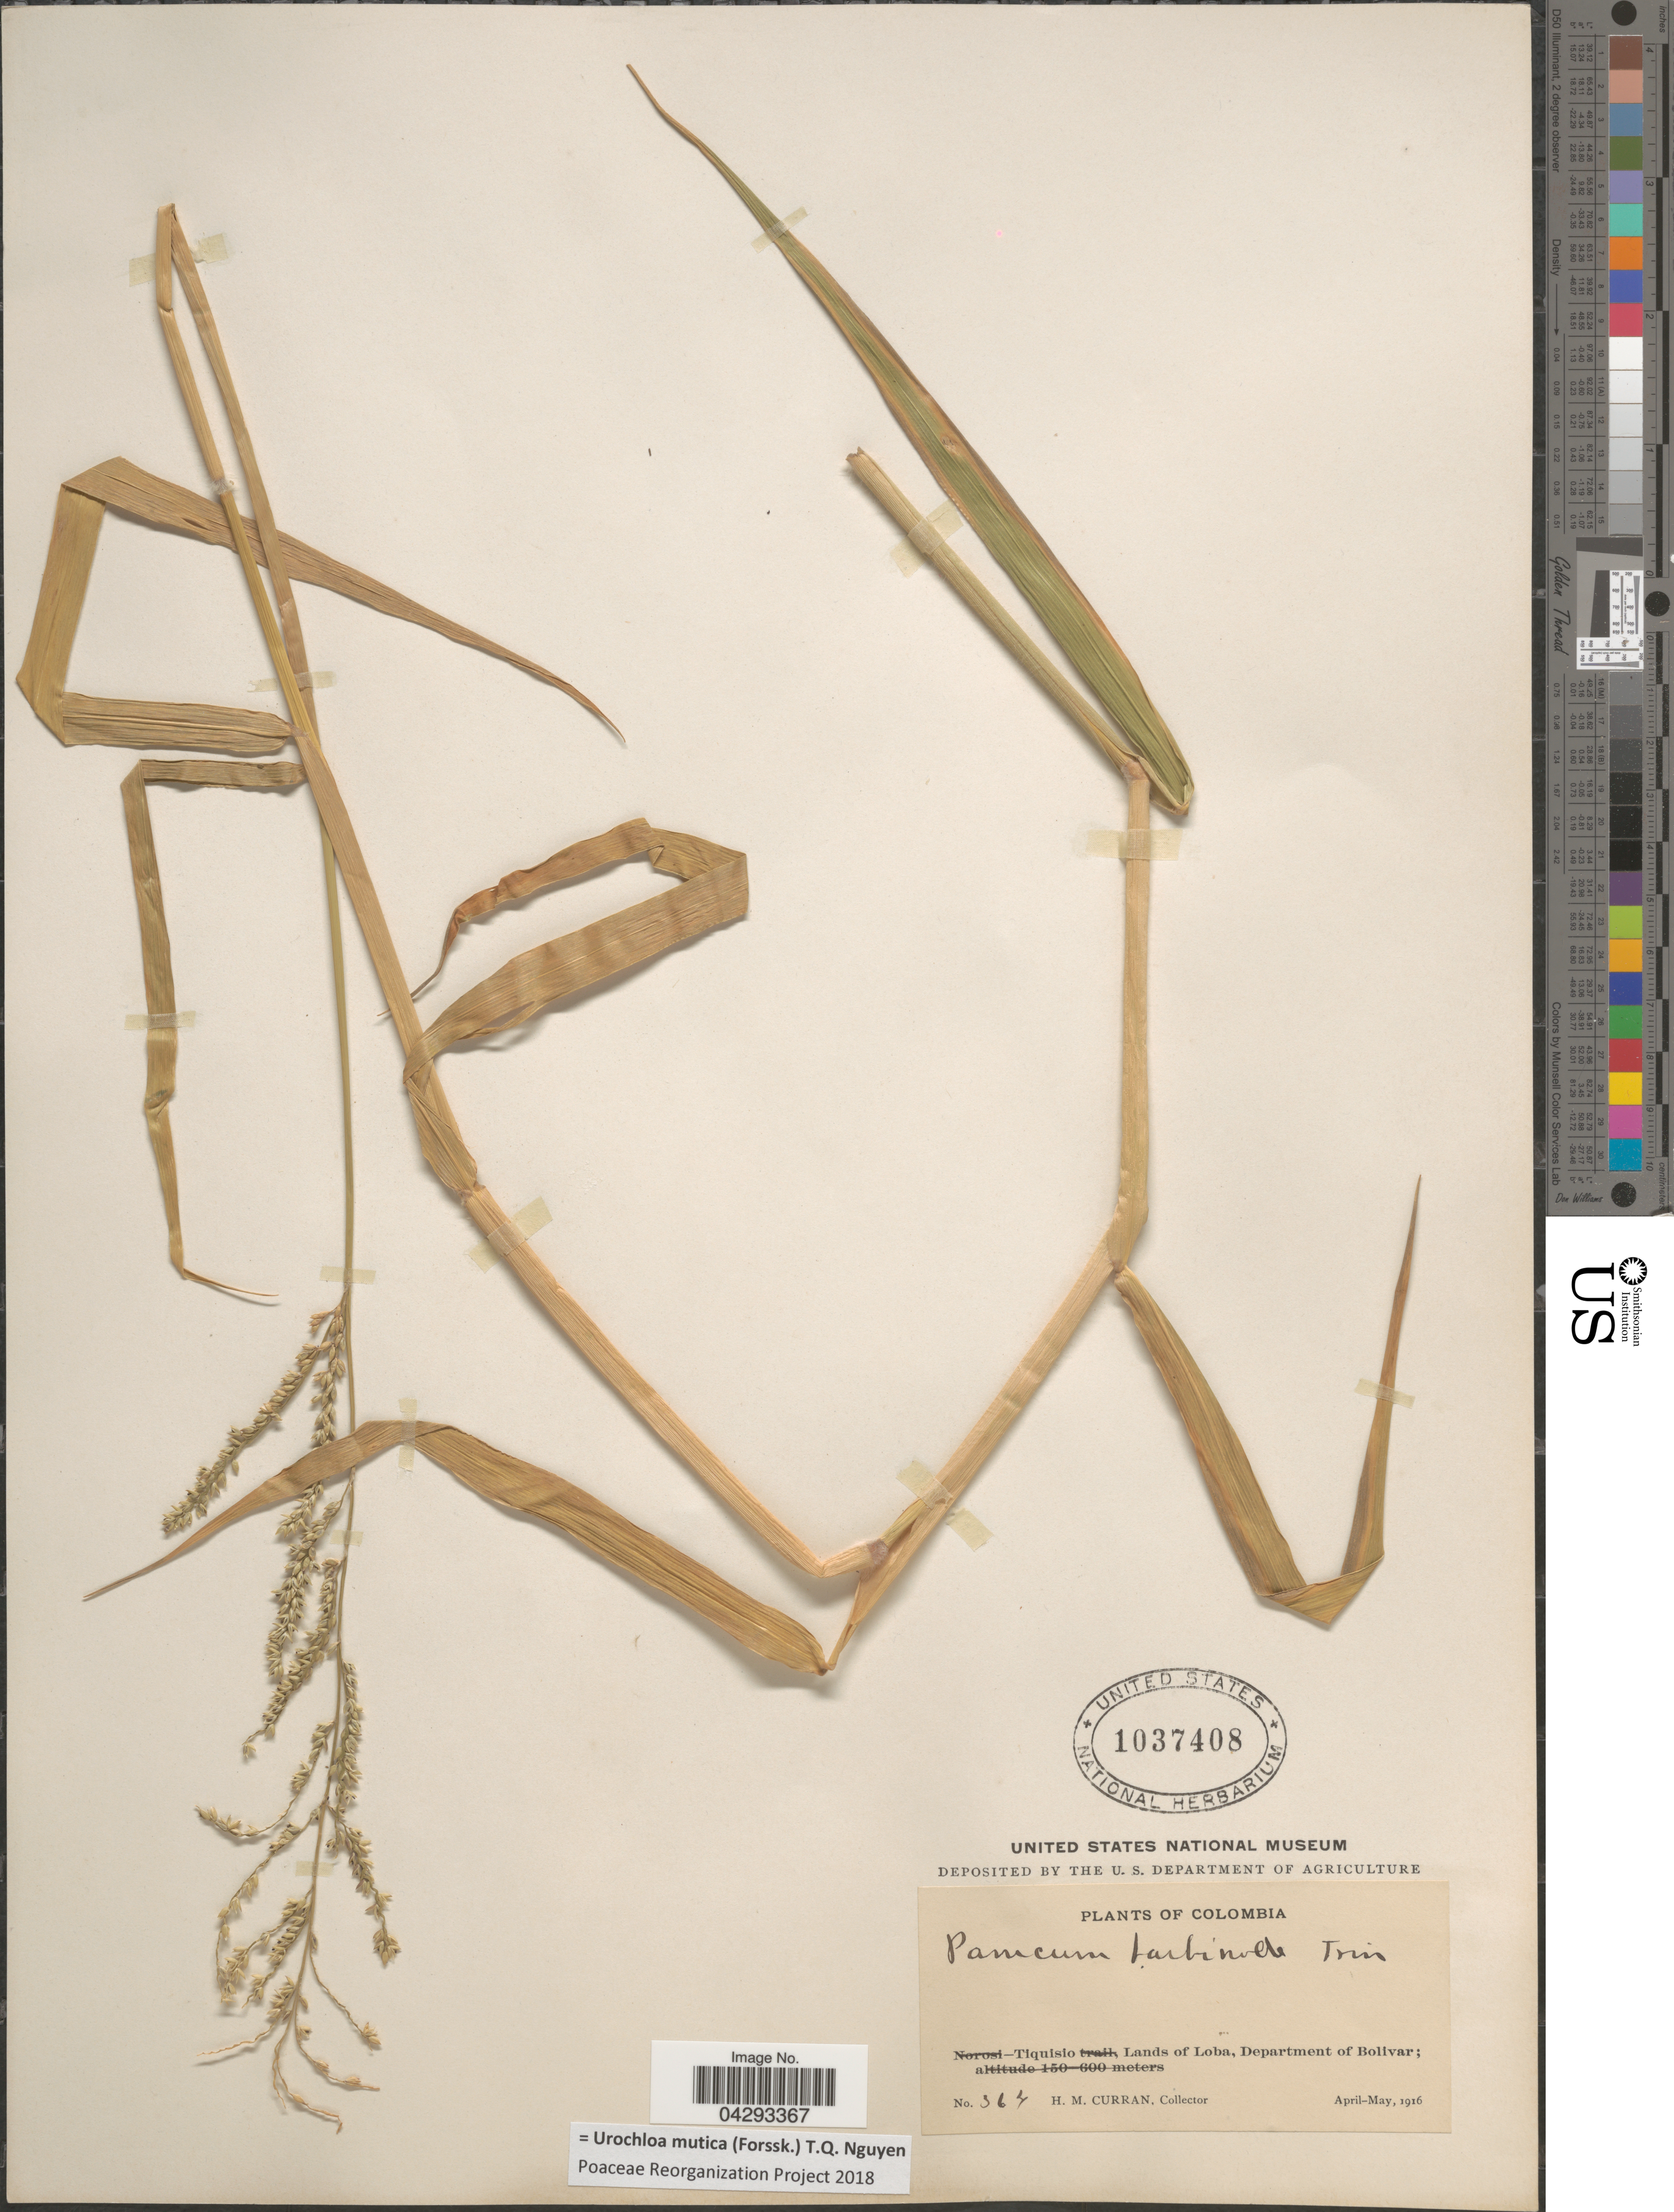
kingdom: Plantae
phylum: Tracheophyta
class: Liliopsida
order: Poales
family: Poaceae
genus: Urochloa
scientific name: Urochloa mutica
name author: (Forssk.) T.Q. Nguyen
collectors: H. M. Curran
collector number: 364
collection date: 1916-04/1916-05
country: Colombia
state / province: Bolívar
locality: Tiquisio, Lands of Loba, Department of Bolivar.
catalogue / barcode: US 1037408